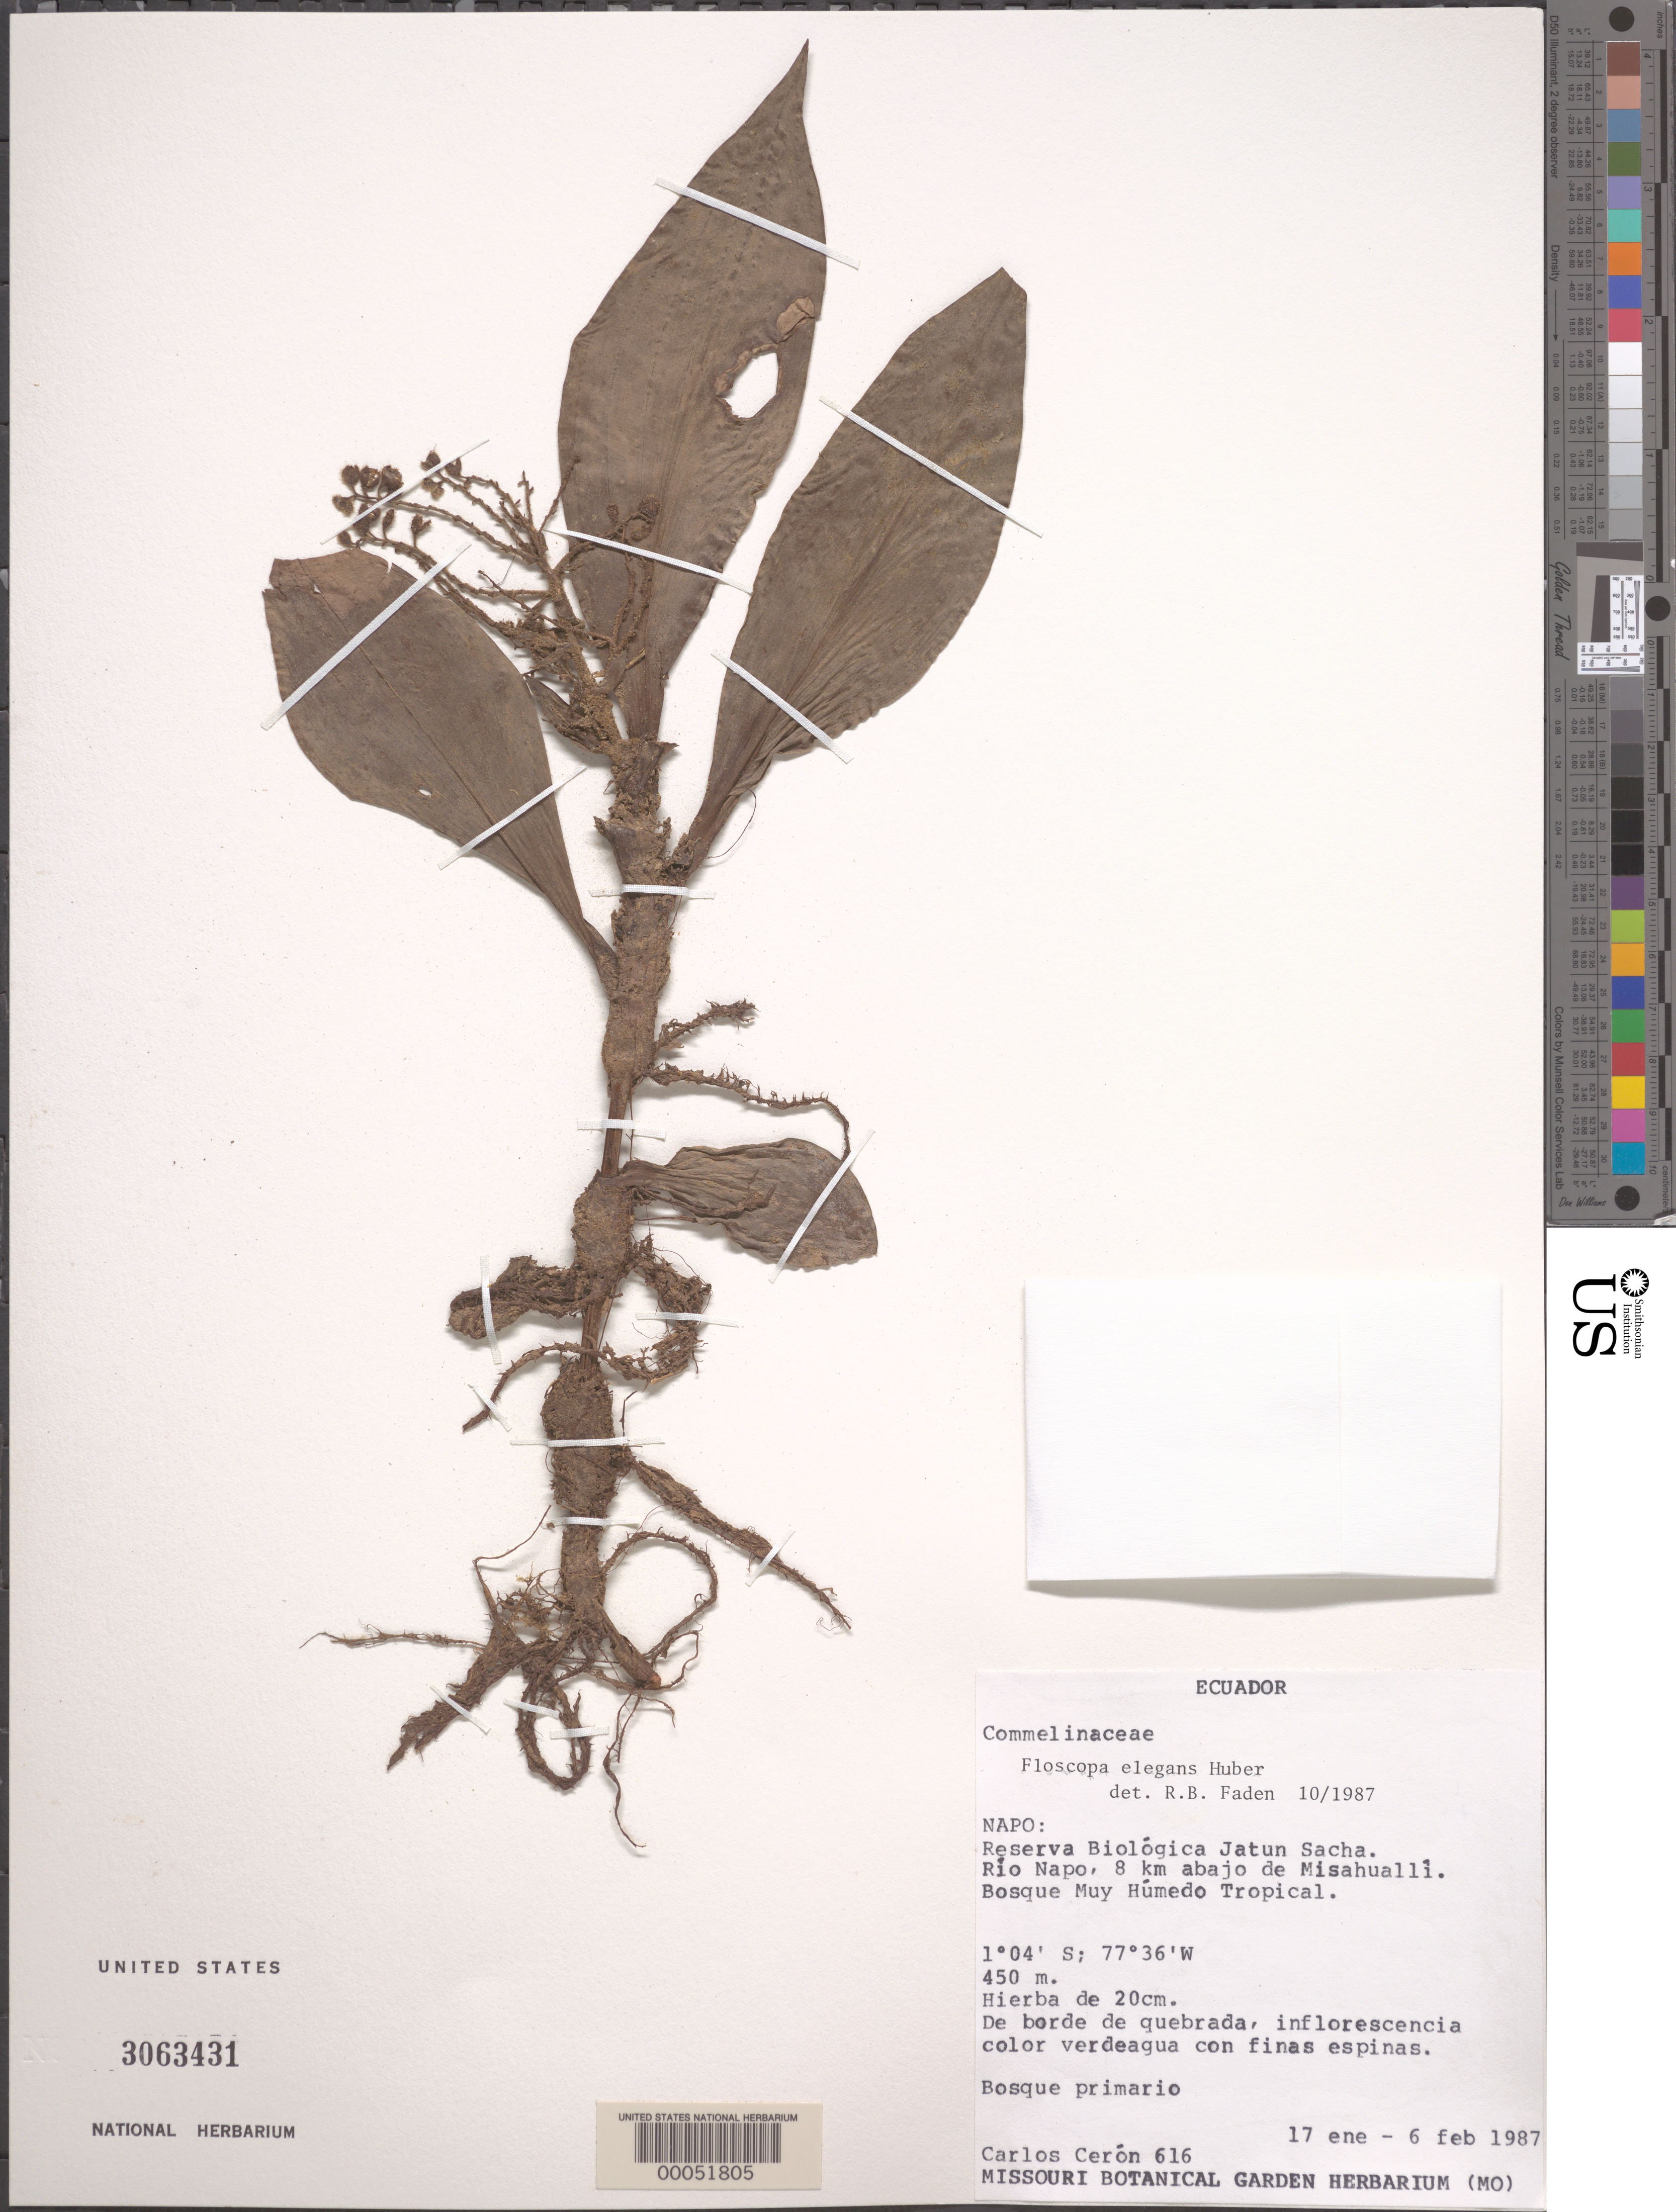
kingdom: Plantae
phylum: Tracheophyta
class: Liliopsida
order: Commelinales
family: Commelinaceae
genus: Floscopa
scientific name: Floscopa elegans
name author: Huber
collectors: C. E. Cerón M.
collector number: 616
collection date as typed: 17 Jan 1987 to 06 Feb 1987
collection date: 1987-01-17/1987-02-06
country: Ecuador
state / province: Napo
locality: Reserva biologica jatun sacha. Rio Napo 8 km below misahualli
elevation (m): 450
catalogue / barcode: US 3063431